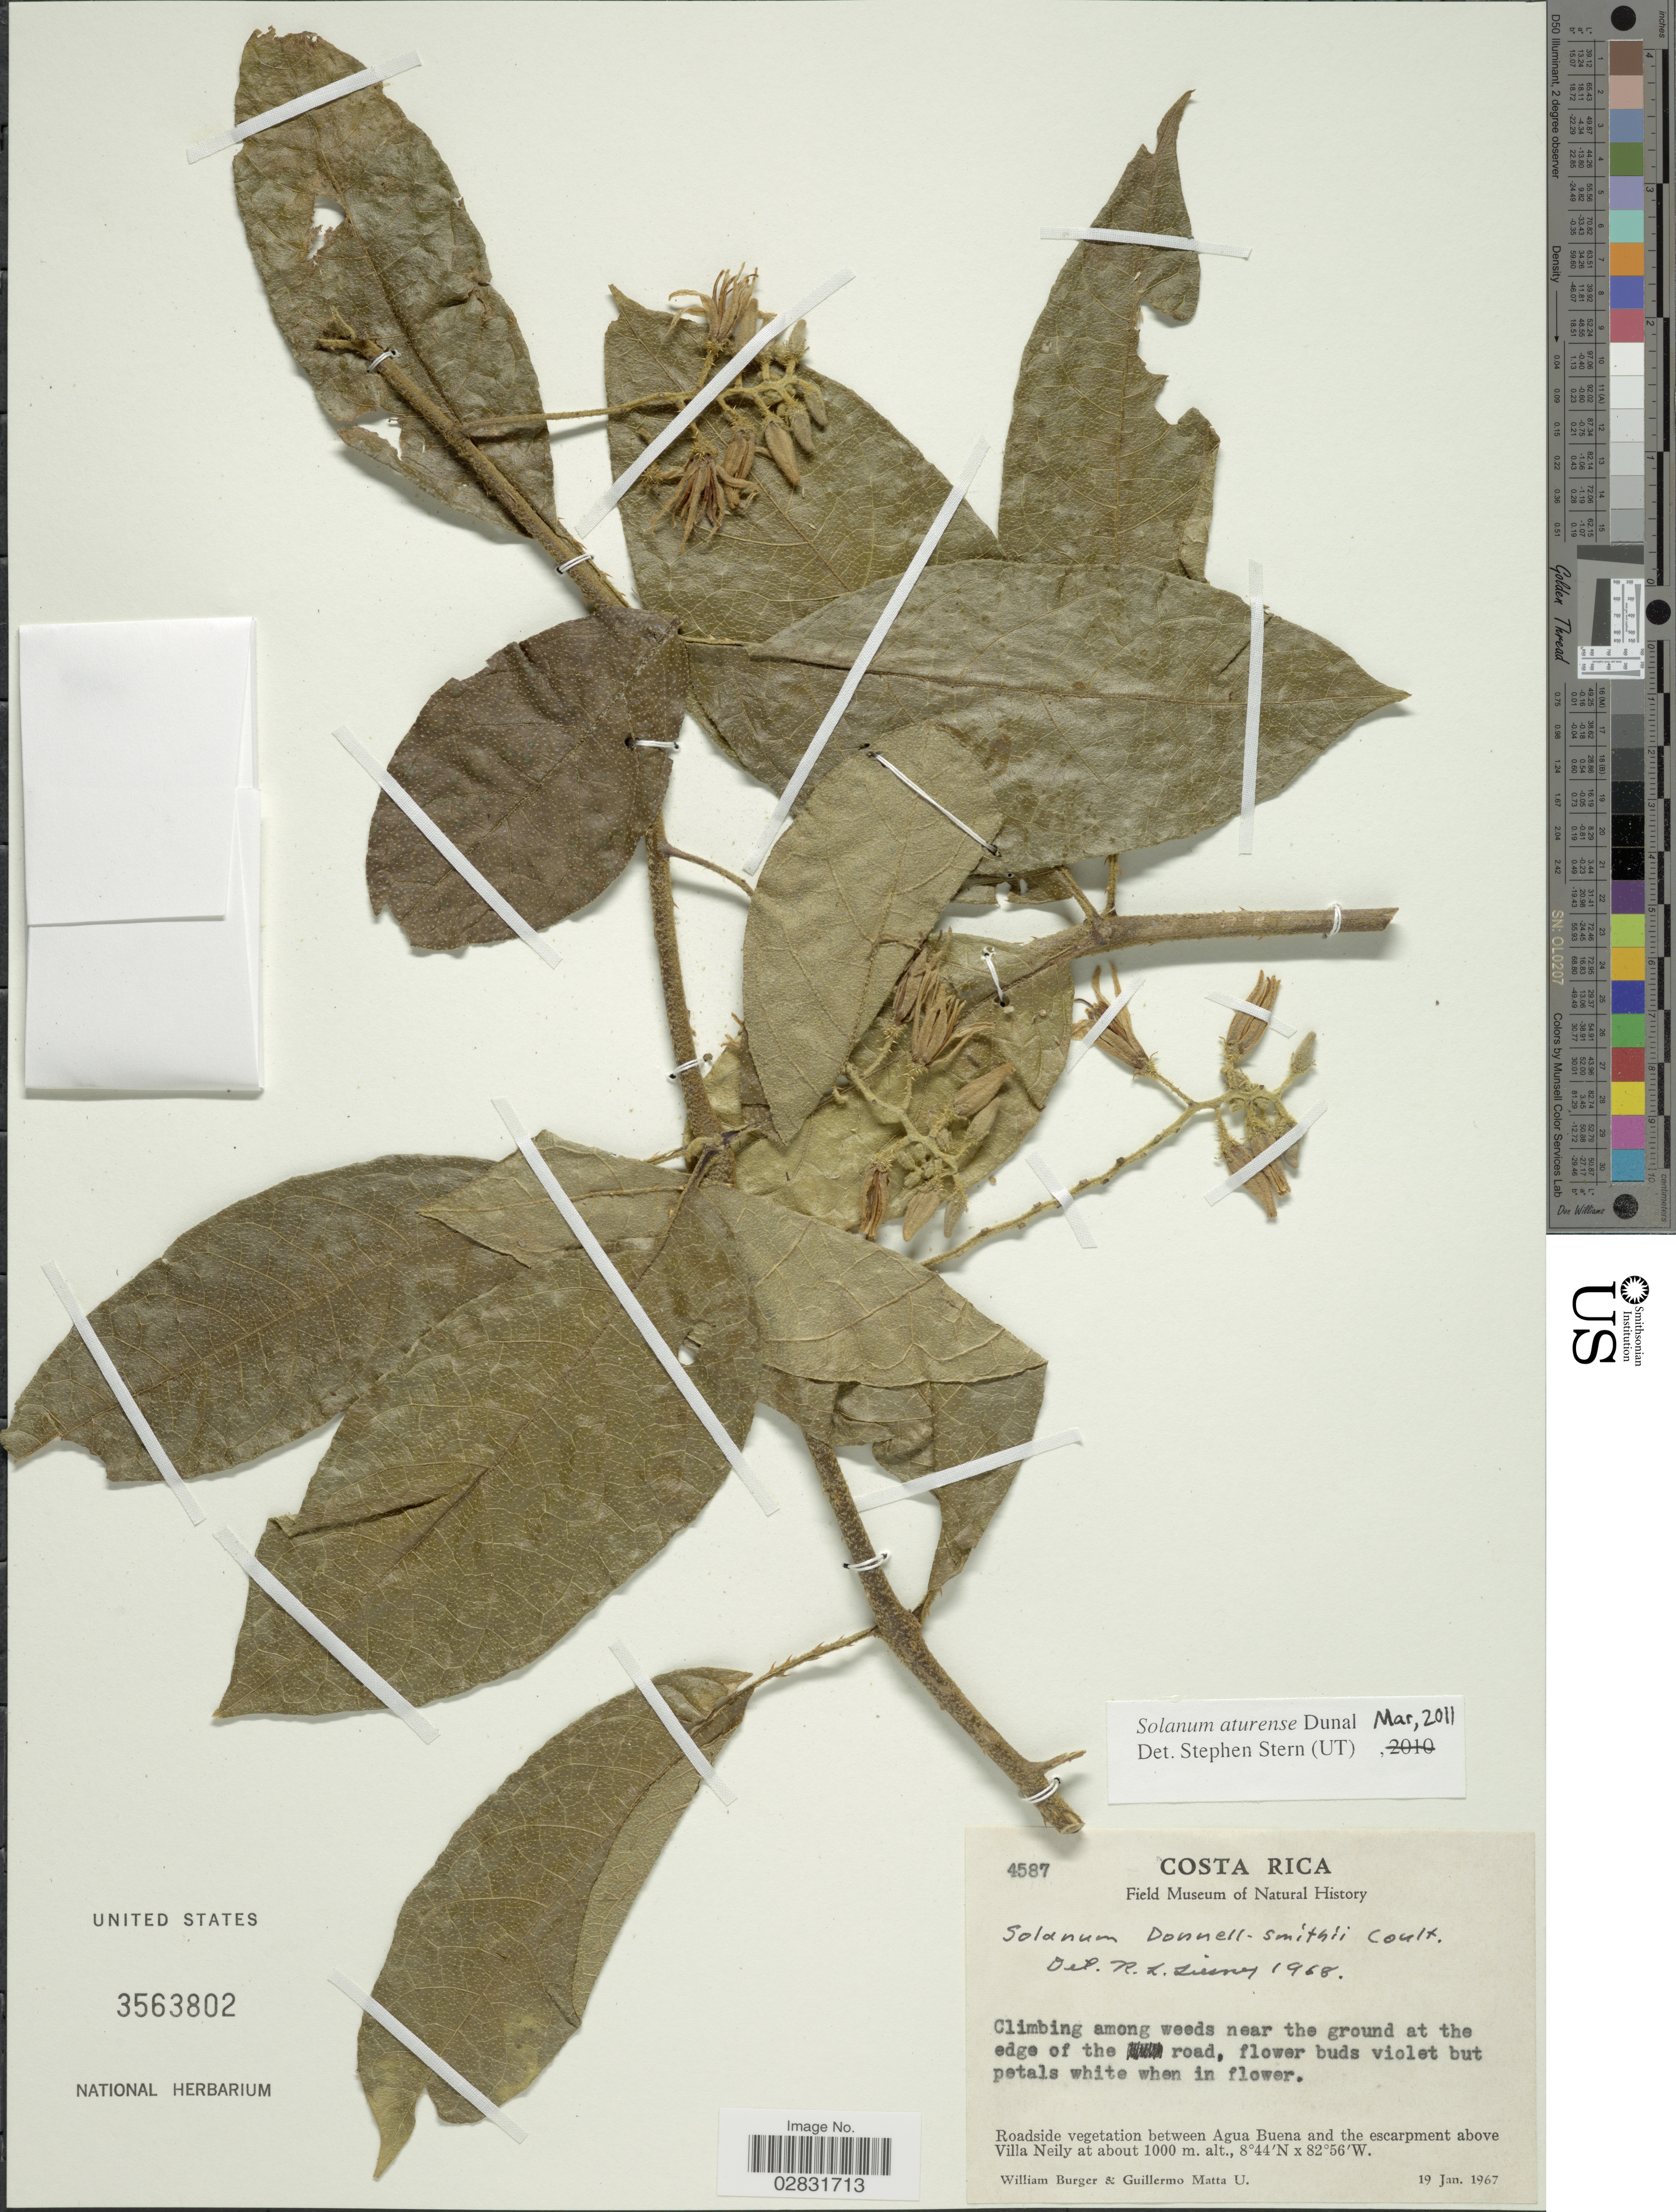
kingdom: Plantae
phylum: Tracheophyta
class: Magnoliopsida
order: Solanales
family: Solanaceae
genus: Solanum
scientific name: Solanum aturense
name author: Humb. & Bonpl. ex Dunal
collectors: W. Burger & G. Matta U.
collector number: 4587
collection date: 1967-01-19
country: Costa Rica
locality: Roadside vegatation between Agua Buena and the escarpment above Villa Neily.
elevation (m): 1000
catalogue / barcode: US 3563802